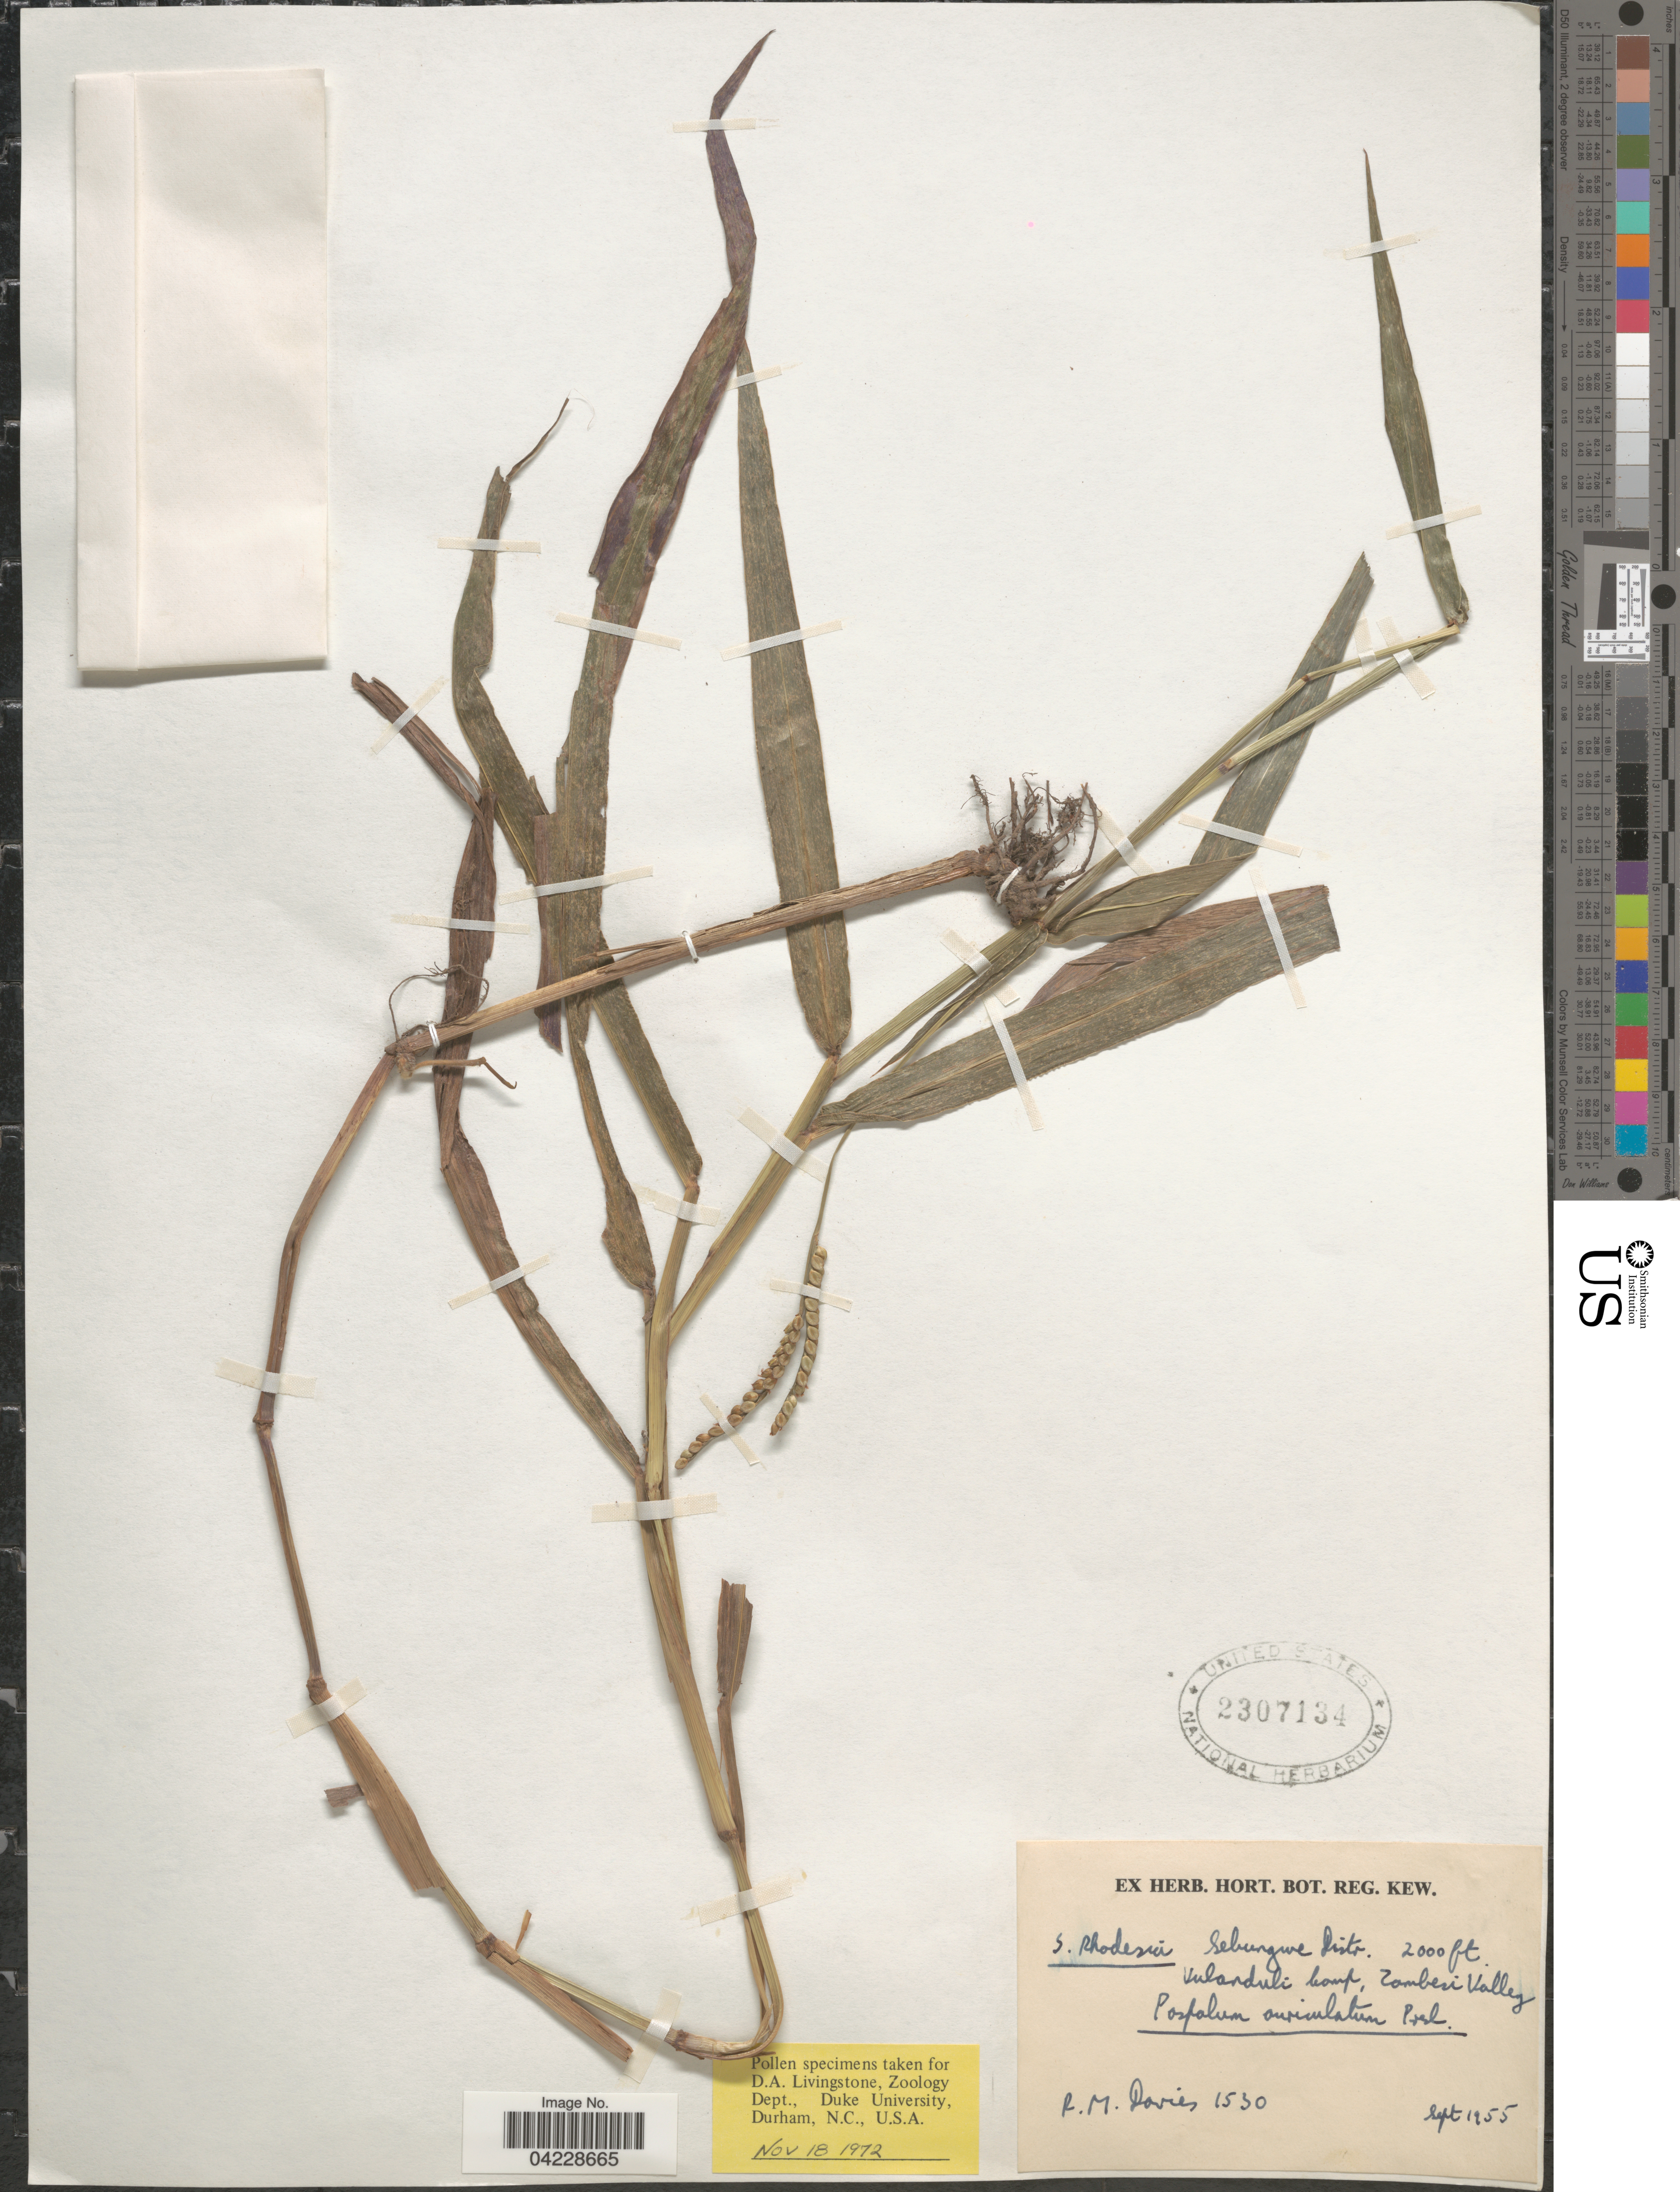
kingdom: Plantae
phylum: Tracheophyta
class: Liliopsida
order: Poales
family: Poaceae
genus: Paspalum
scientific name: Paspalum scrobiculatum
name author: L.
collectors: R. Davies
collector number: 1530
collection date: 1955-09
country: Mozambique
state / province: Zambezia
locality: S. Rhodesia. Sebungwe Distr. Vulanduli Camp, Zambesi Valley.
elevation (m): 610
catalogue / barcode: US 2307134